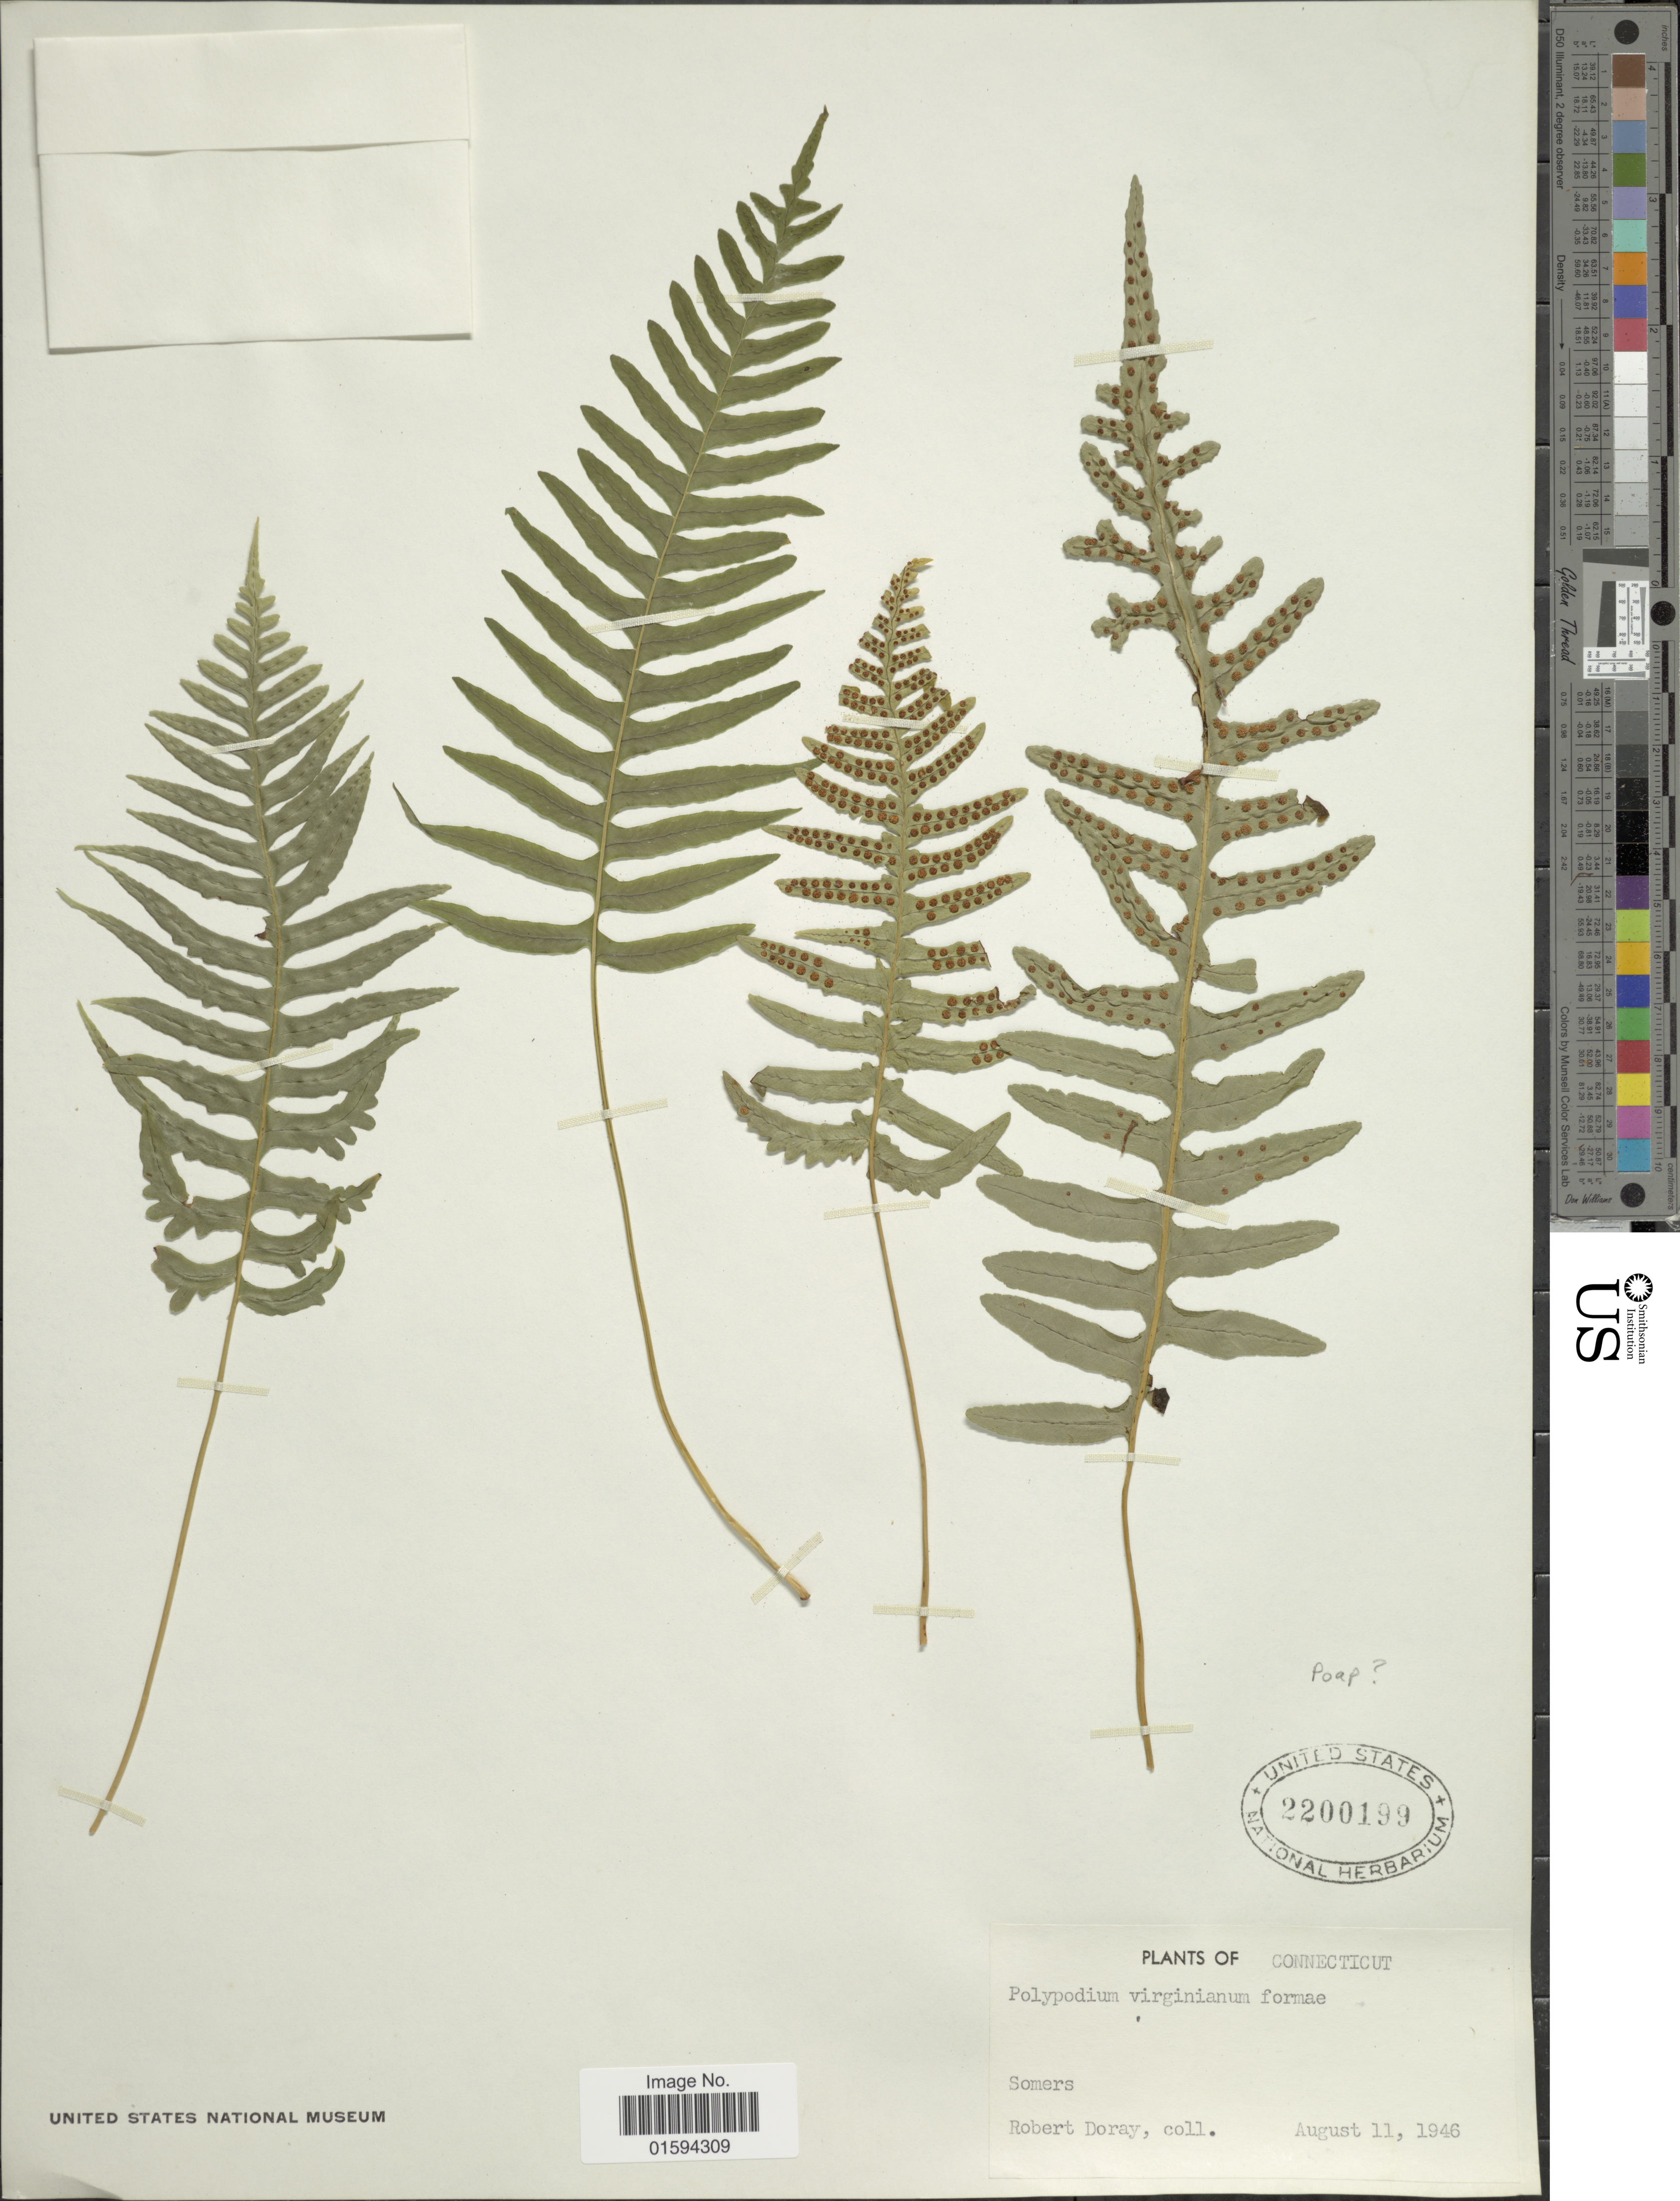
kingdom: Plantae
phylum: Tracheophyta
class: Polypodiopsida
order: Polypodiales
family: Polypodiaceae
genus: Polypodium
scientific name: Polypodium appalachianum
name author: Haufler & Windham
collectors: R. Doray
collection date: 1946-08-11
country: United States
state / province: Connecticut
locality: Somers.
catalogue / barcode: US 2200199